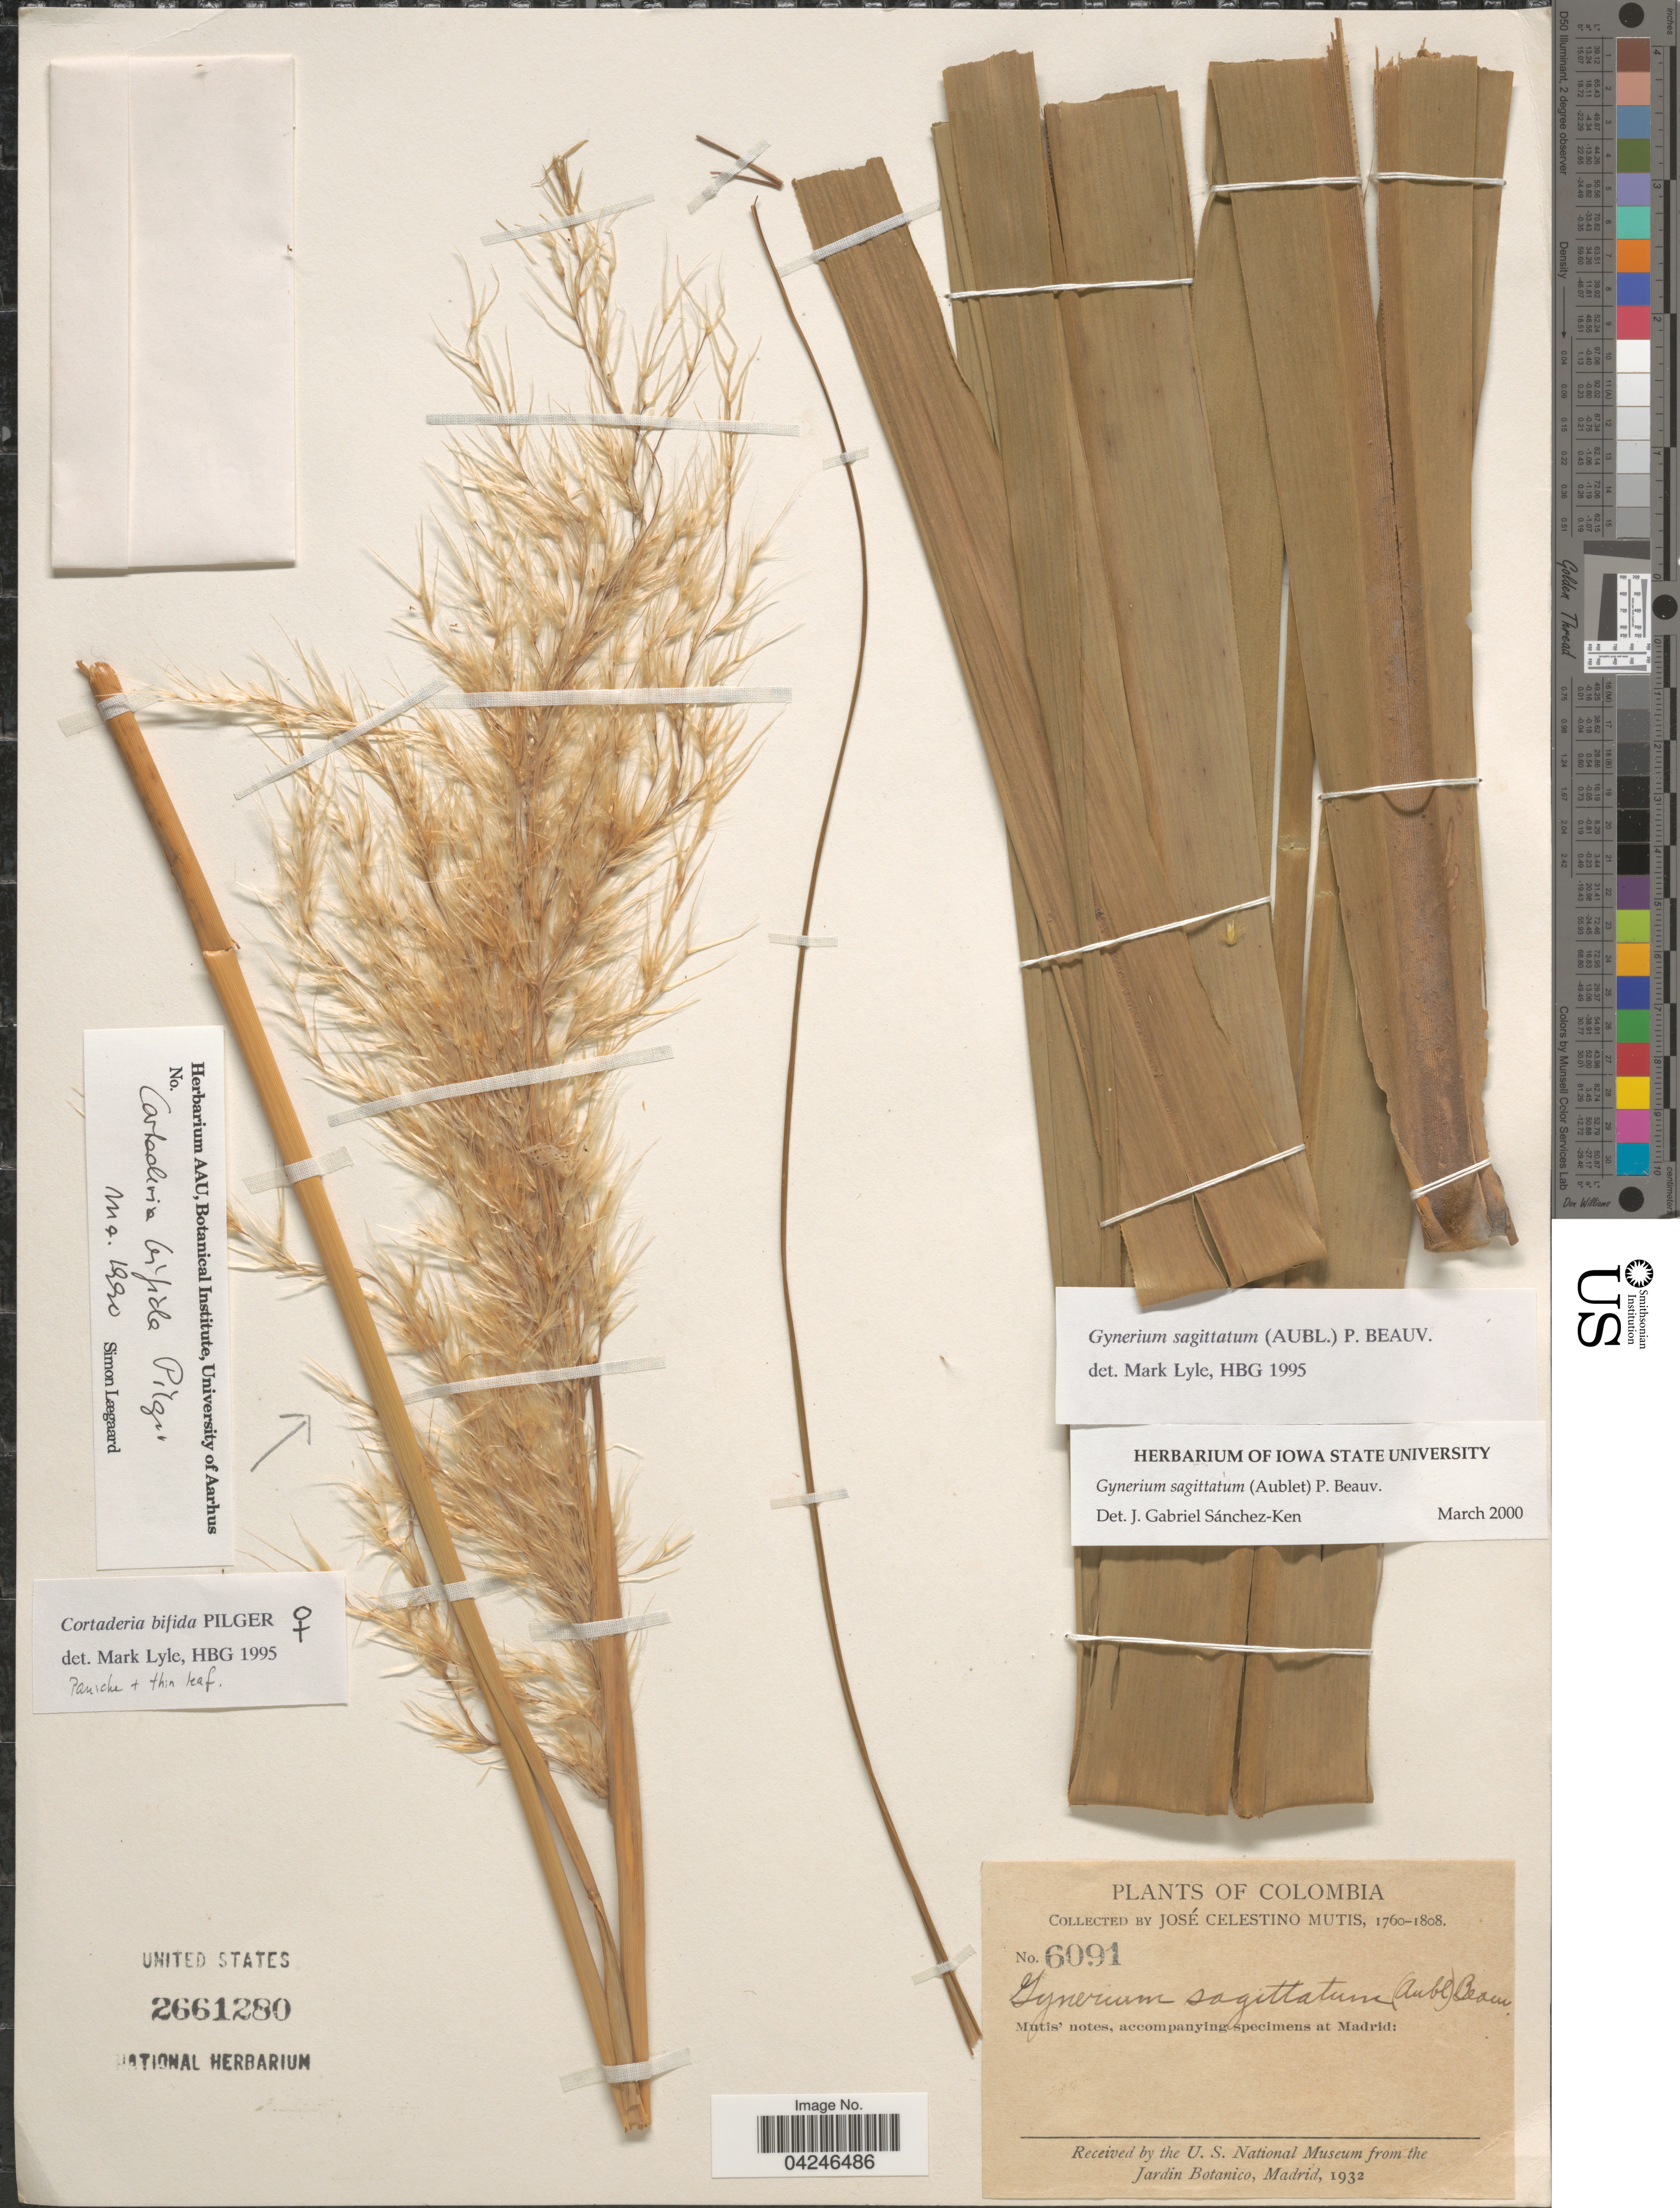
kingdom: Plantae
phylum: Tracheophyta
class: Liliopsida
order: Poales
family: Poaceae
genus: Gynerium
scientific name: Gynerium sagittatum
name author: (Aubl.) P. Beauv.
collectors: J. C. B. Mutis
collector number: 6091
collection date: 1760/1808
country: Colombia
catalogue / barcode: US 2661280